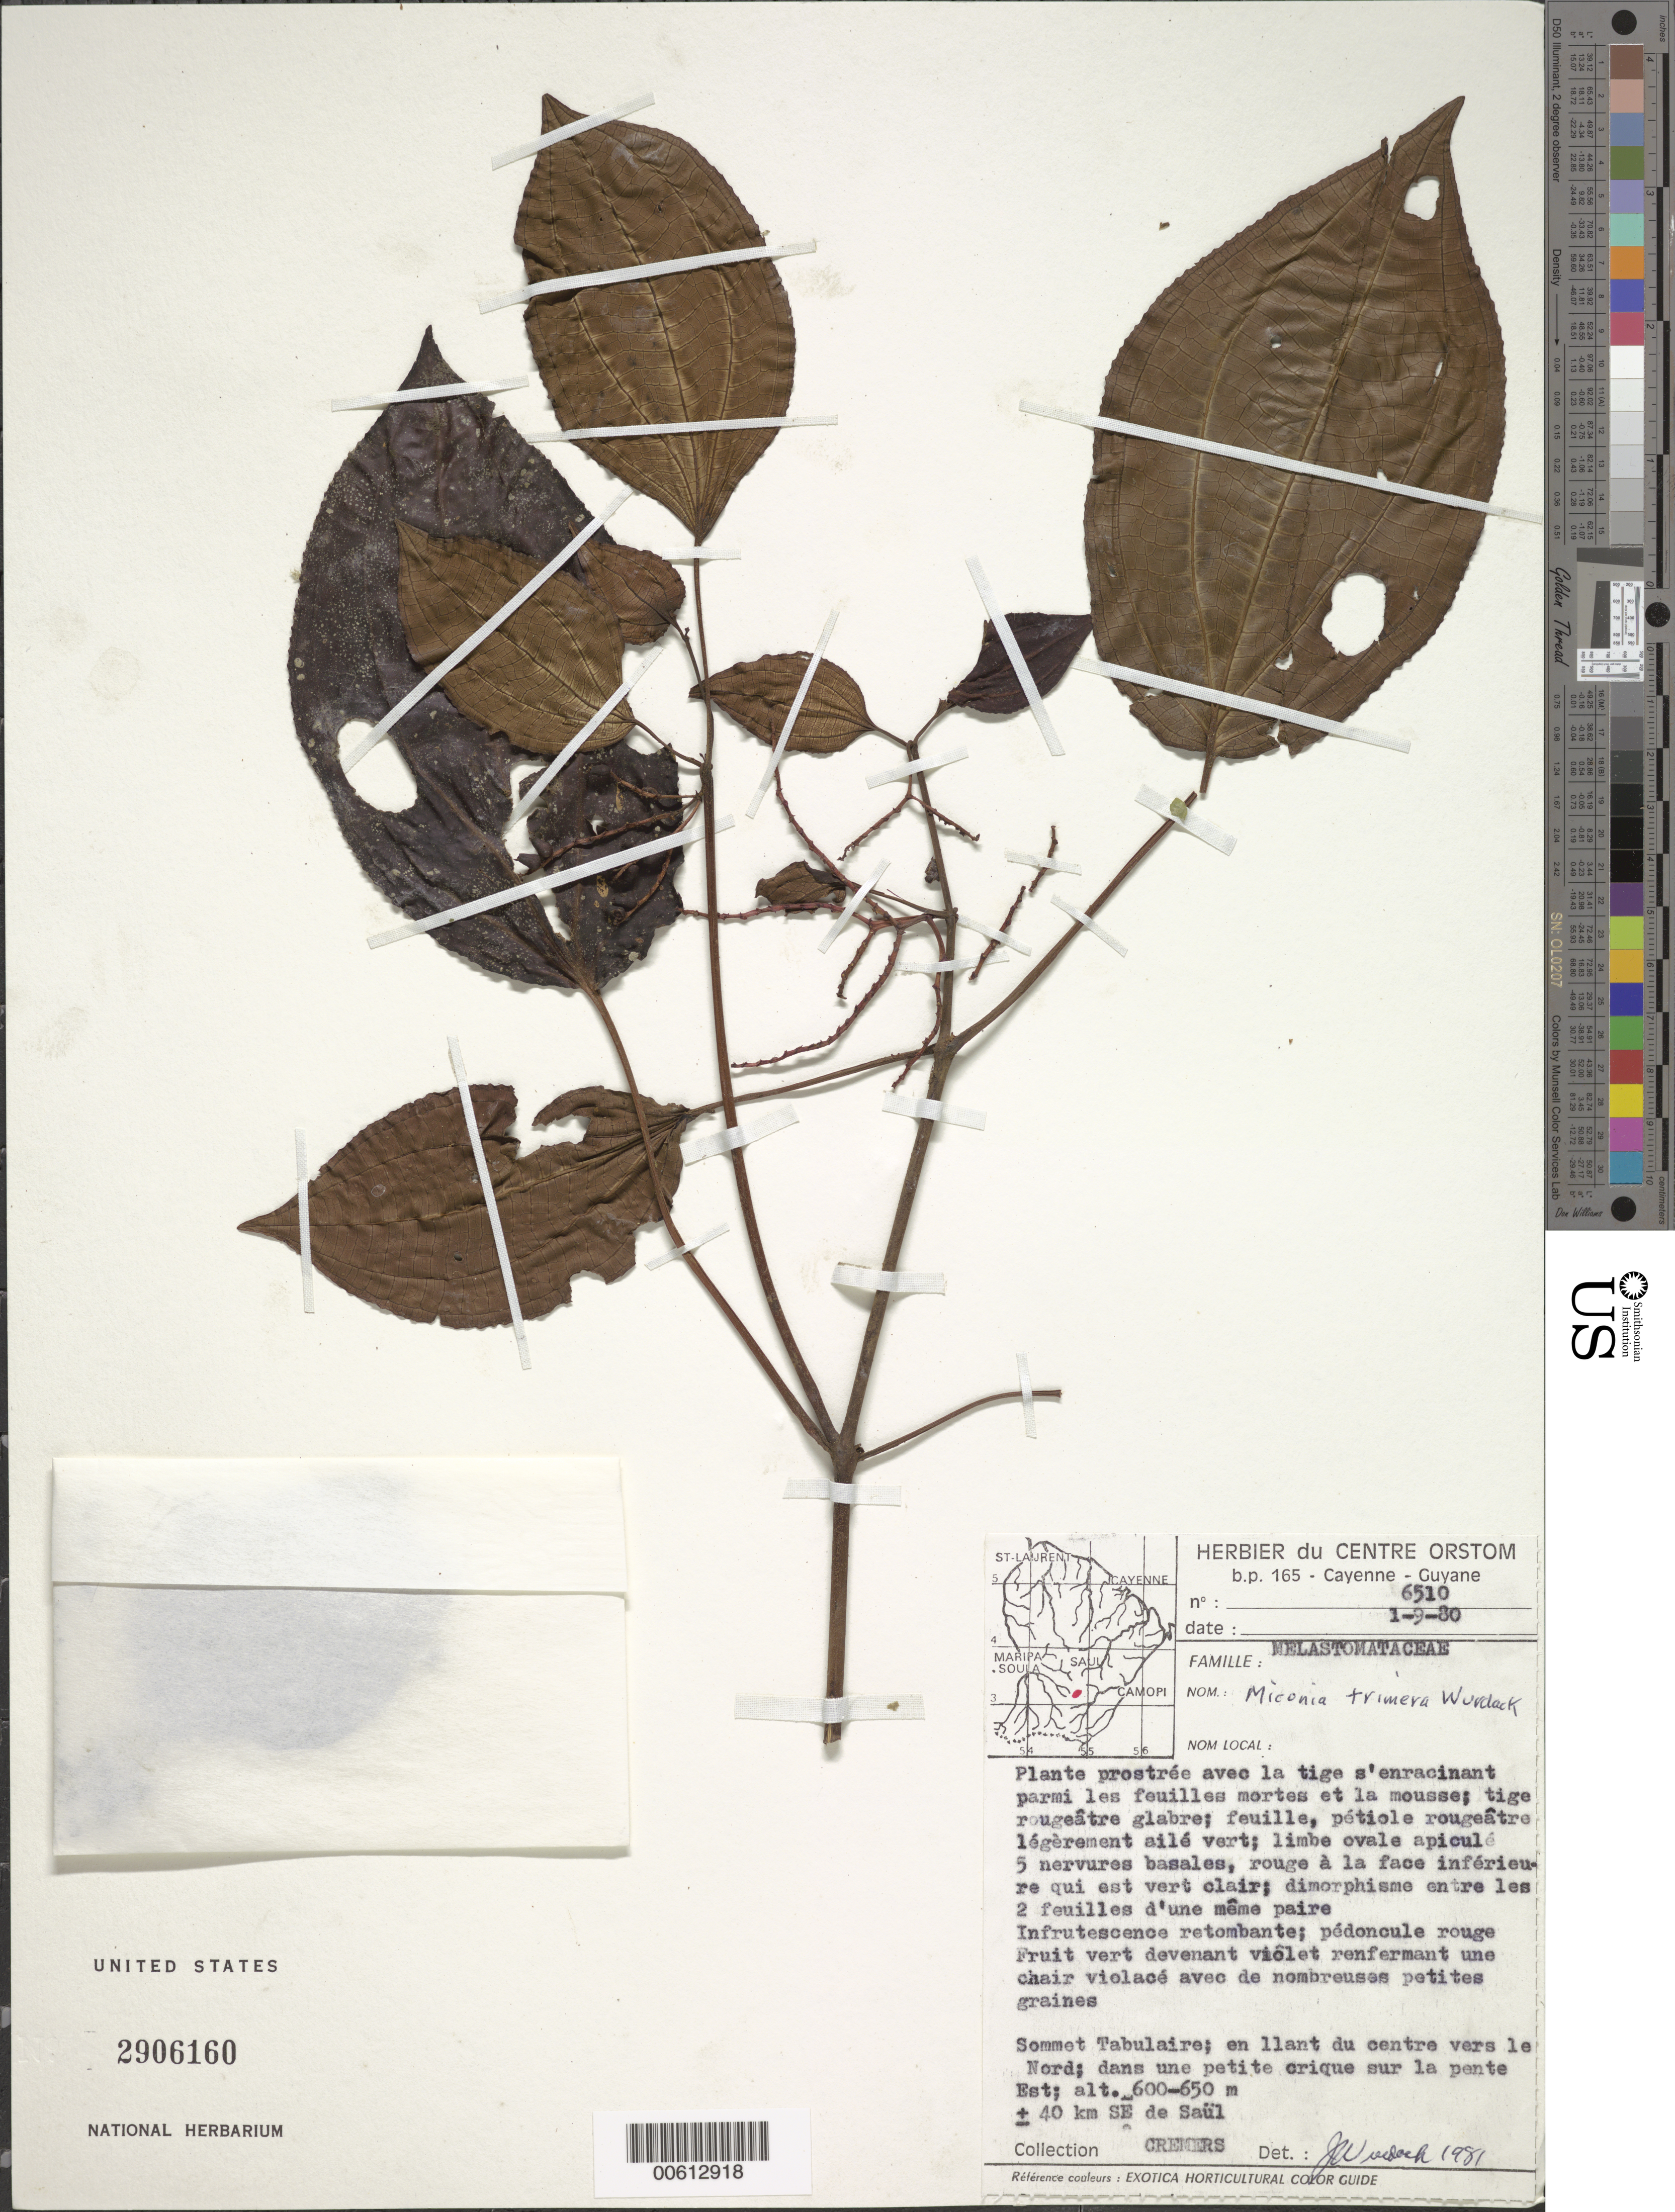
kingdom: Plantae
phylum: Tracheophyta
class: Magnoliopsida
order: Myrtales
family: Melastomataceae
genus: Miconia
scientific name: Miconia trimera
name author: Wurdack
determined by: Wurdack, John J., (US), US (UNITED STATES)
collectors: G. Cremers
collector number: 6510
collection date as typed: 1-Sep-80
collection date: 1980-09-01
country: French Guiana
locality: Sommet Tabulaire, 40 km SE of Saül, en llant du centre vers le Nord, dans une petite crique sur la pente Est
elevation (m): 600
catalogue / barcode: US 2906160